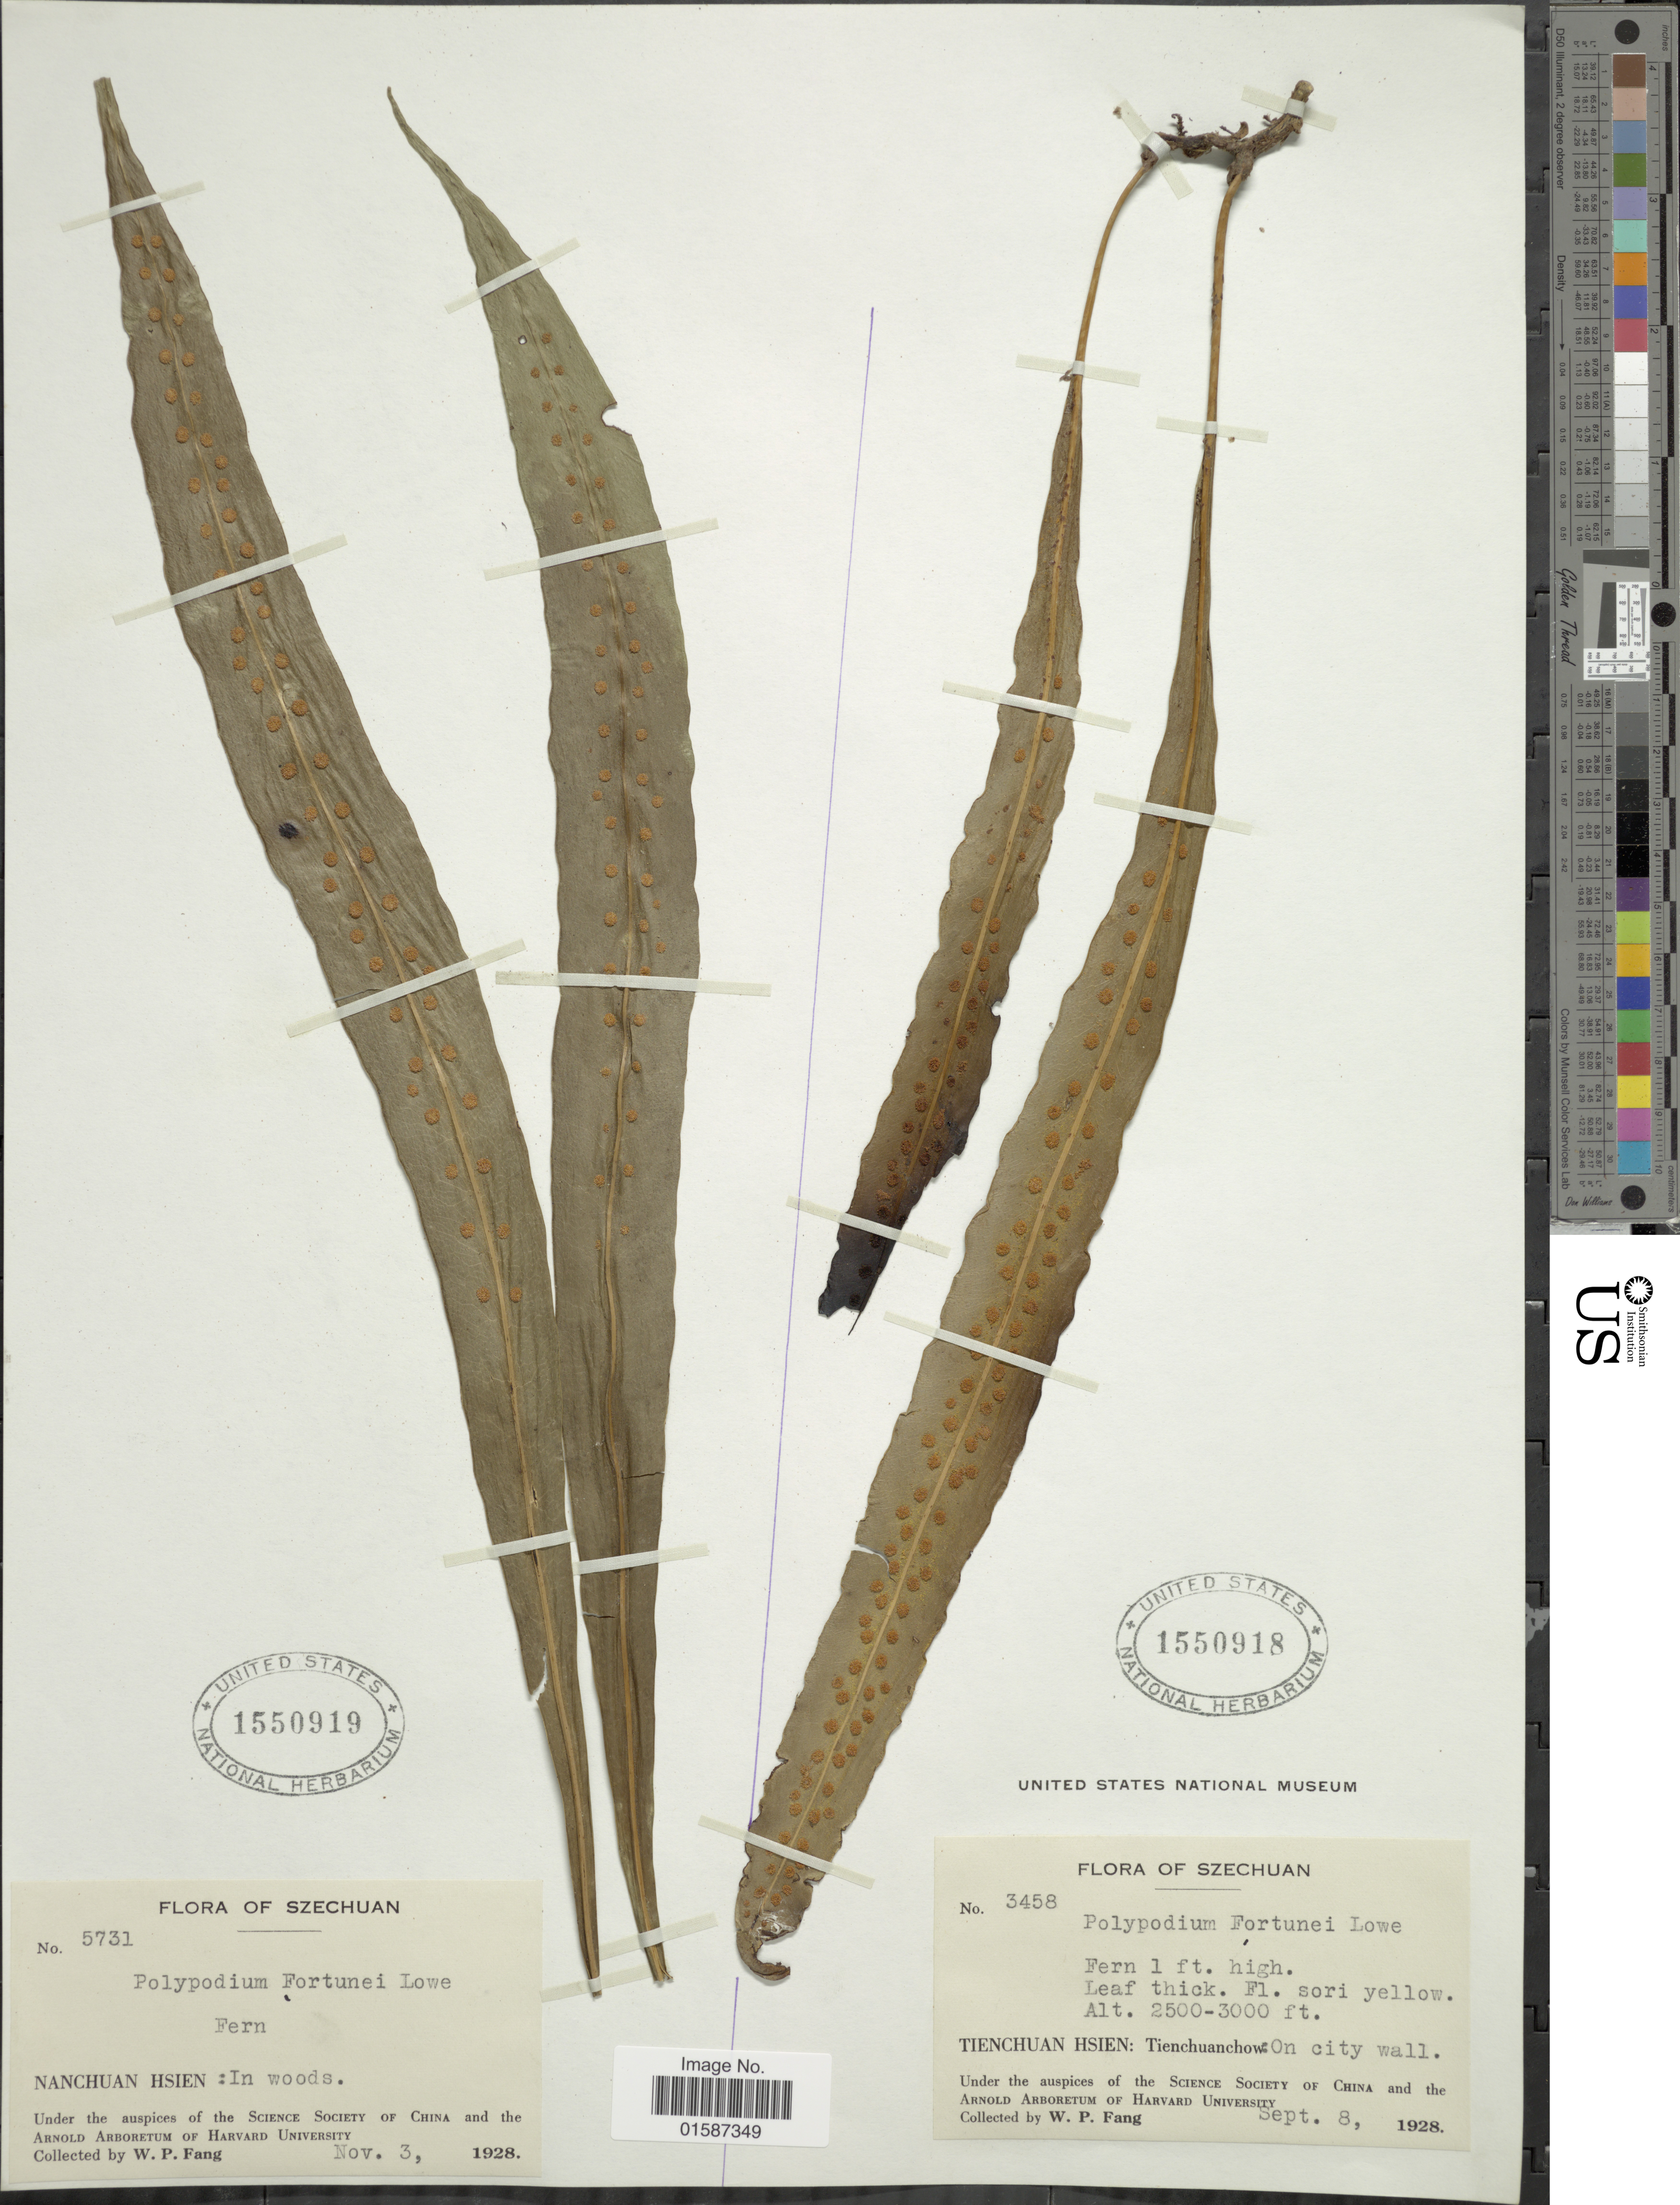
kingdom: Plantae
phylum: Tracheophyta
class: Polypodiopsida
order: Polypodiales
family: Polypodiaceae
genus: Neolepisorus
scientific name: Neolepisorus fortunei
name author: (T. Moore) Li S. Wang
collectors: W. P. Fang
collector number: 3458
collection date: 1928-09-08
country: China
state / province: Sichuan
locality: Tienchuan Hsien : Tienchuanchow: on city wall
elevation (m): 762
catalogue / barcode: US 1550918-2